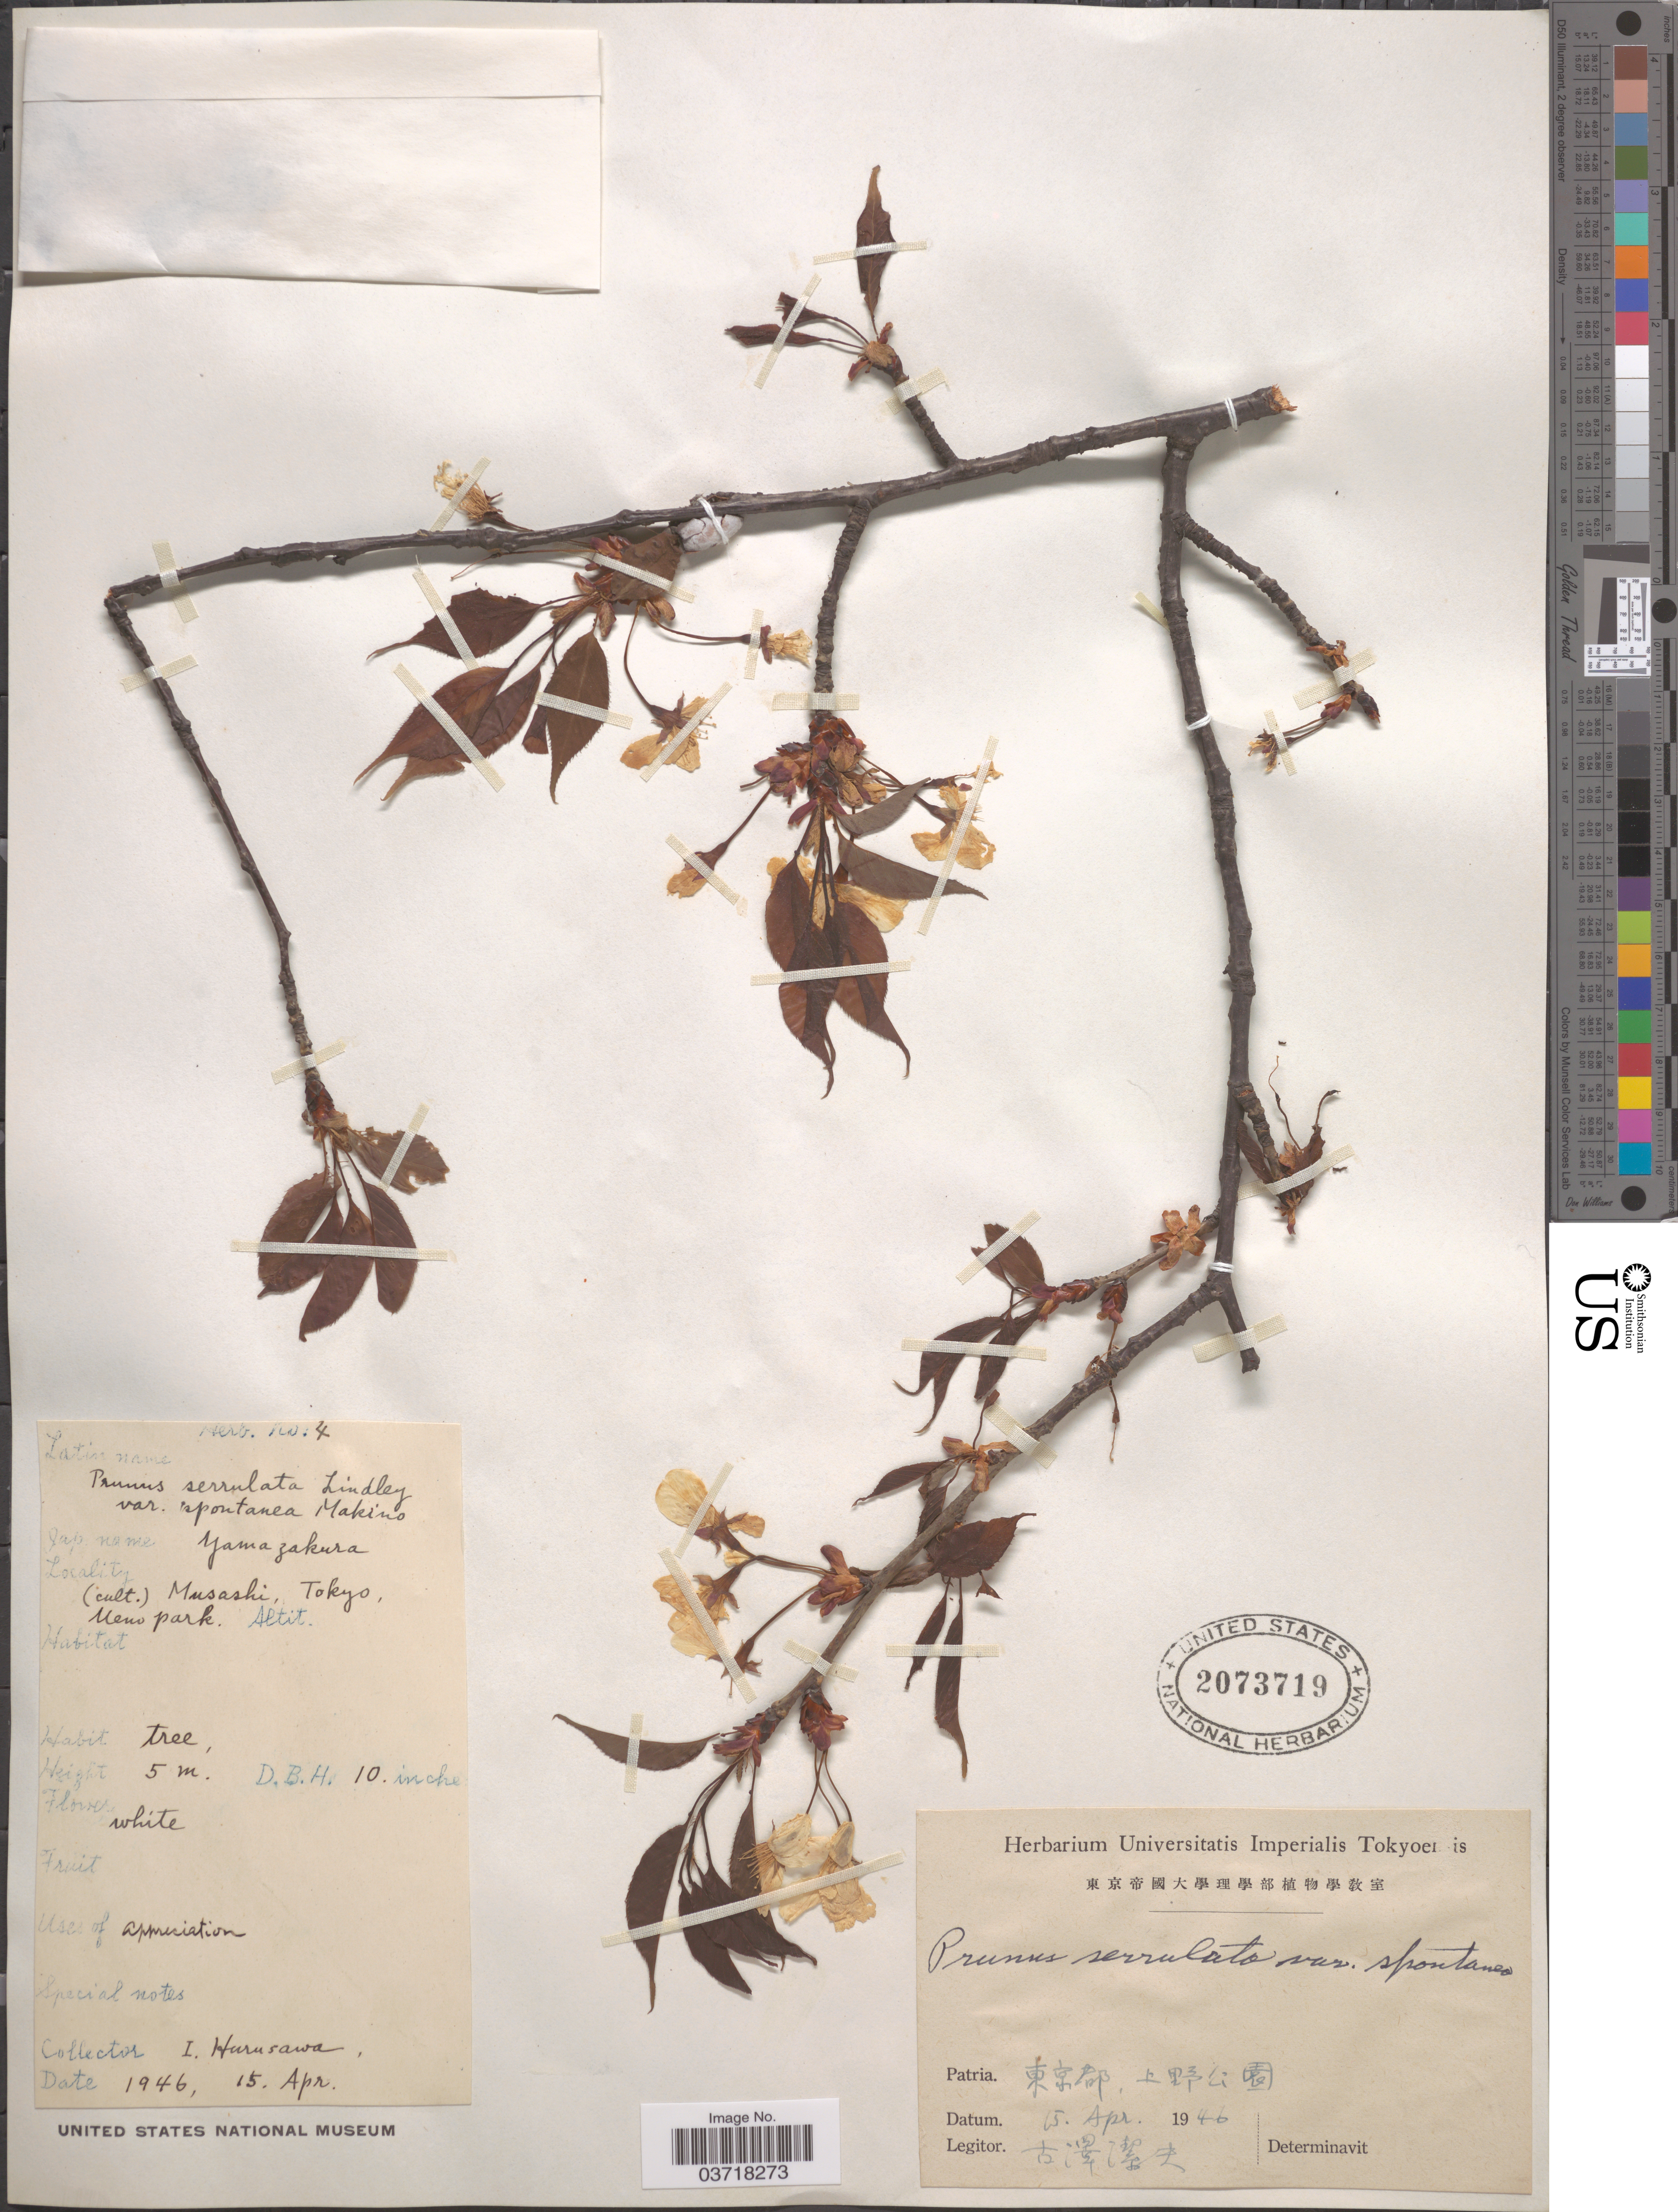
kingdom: Plantae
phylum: Tracheophyta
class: Magnoliopsida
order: Rosales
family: Rosaceae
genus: Prunus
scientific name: Prunus serrulata var. spontanea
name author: E.H. Wilson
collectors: I. Hurusawa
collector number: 4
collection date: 1946-04-15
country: Japan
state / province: Tokyo, Federal City of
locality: Musashi, Tokyo, Ueno park. X.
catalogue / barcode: US 2073719